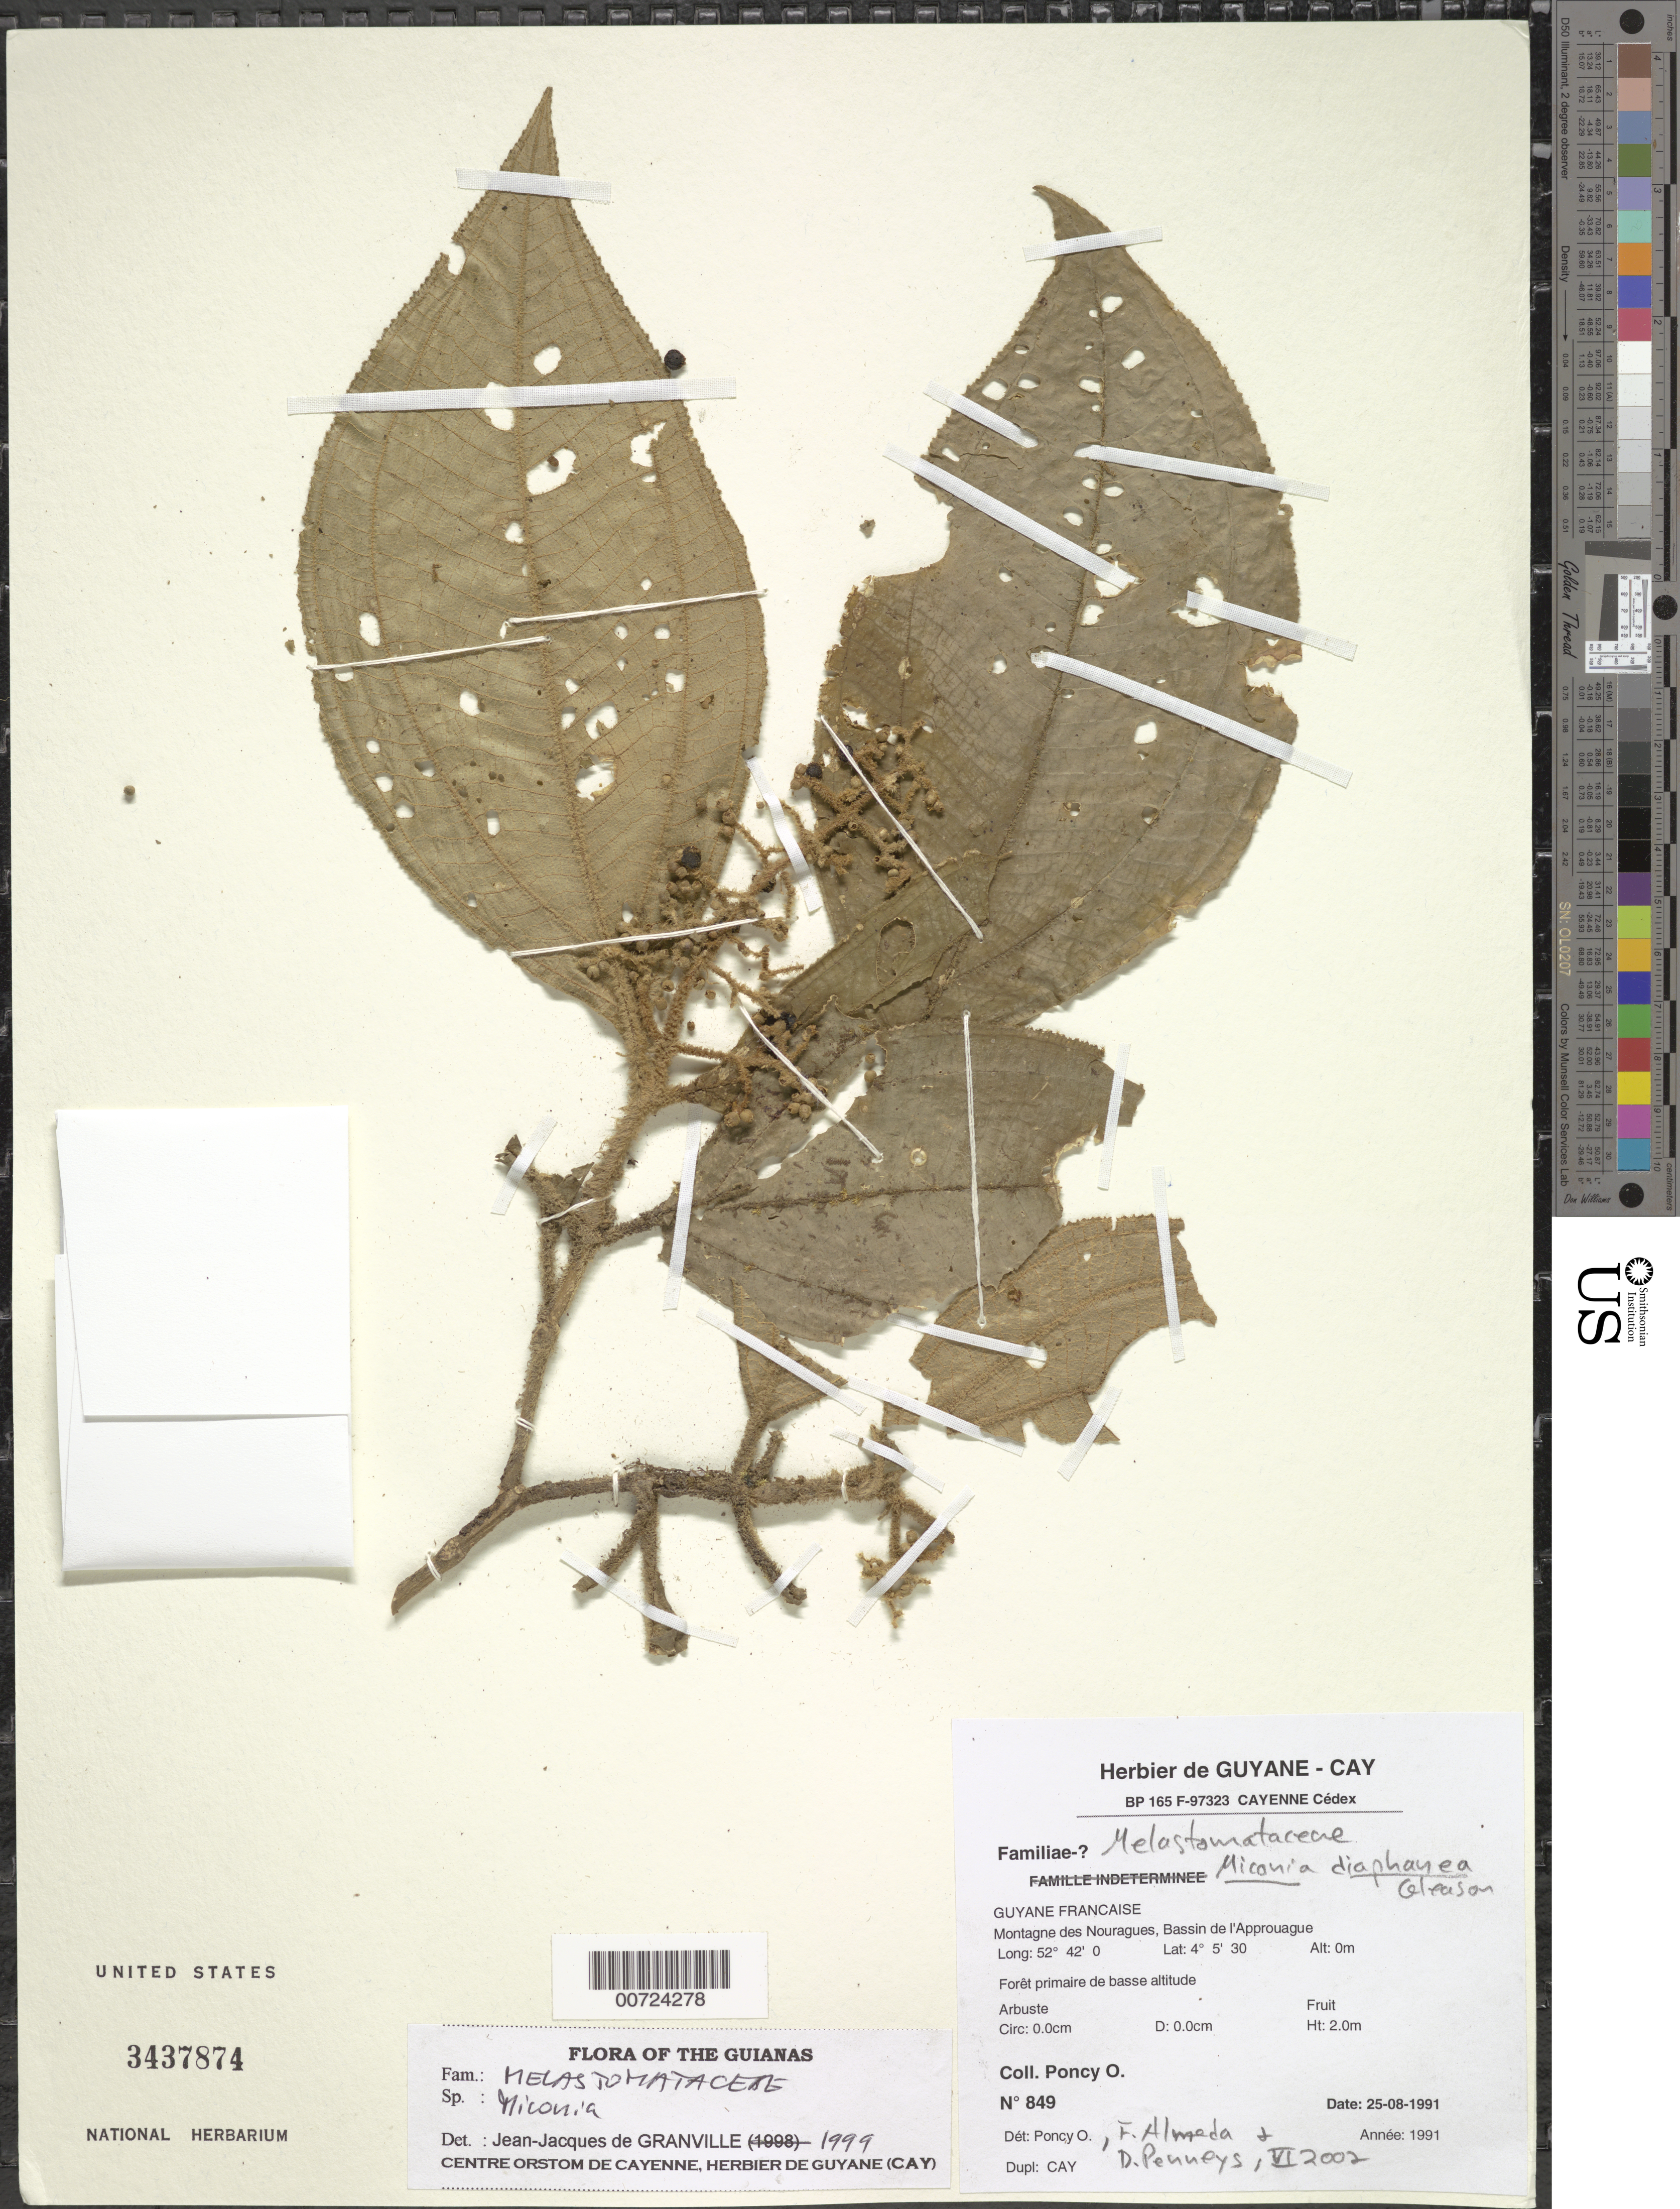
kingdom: Plantae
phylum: Tracheophyta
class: Magnoliopsida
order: Myrtales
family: Melastomataceae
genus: Miconia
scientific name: Miconia diaphanea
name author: Gleason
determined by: Almeda, F.; Penneys, D. S.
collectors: O. Poncy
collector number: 849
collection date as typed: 25-Aug-91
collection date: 1991-08-25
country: French Guiana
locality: Station des Nouragues, Bassin de l'Approuague, Arataye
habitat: Low primary forest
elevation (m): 100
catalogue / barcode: US 3437874